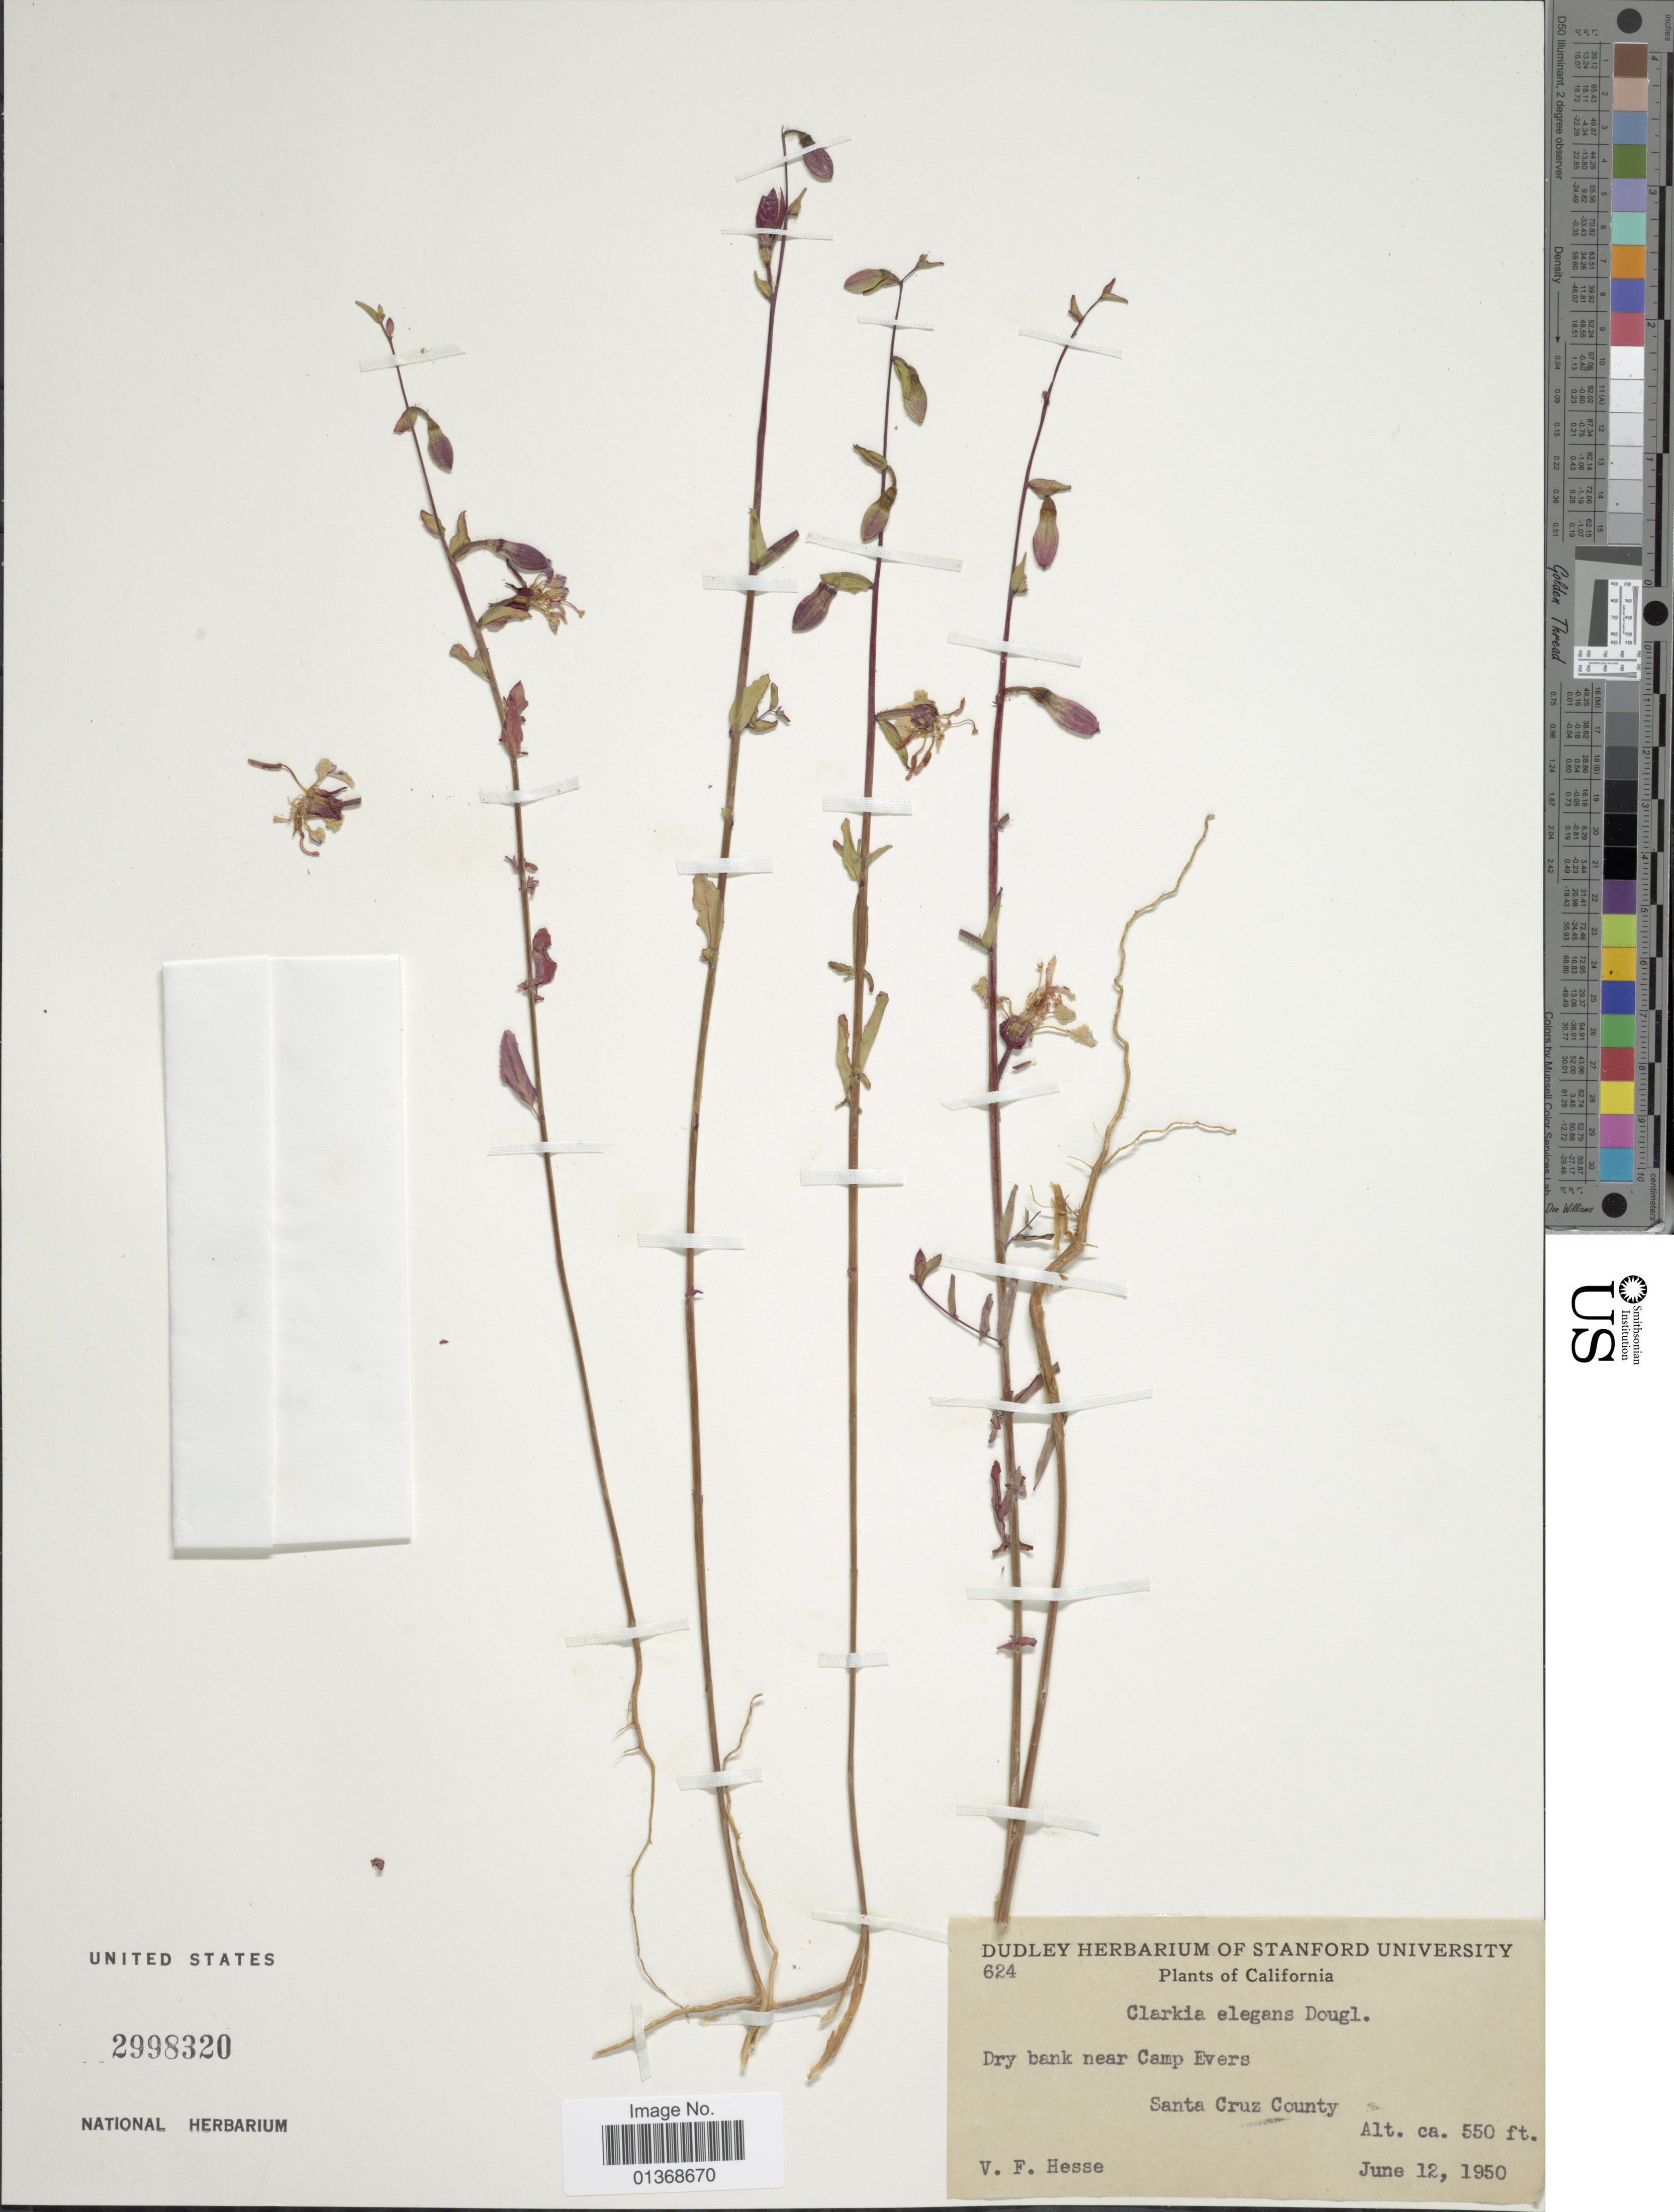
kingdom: Plantae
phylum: Tracheophyta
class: Magnoliopsida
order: Myrtales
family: Onagraceae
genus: Clarkia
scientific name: Clarkia unguiculata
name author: Lindl.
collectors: V. Hesse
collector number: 624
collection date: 1950-06-12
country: United States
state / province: California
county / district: Santa Cruz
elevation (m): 168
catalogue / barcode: US 2998320